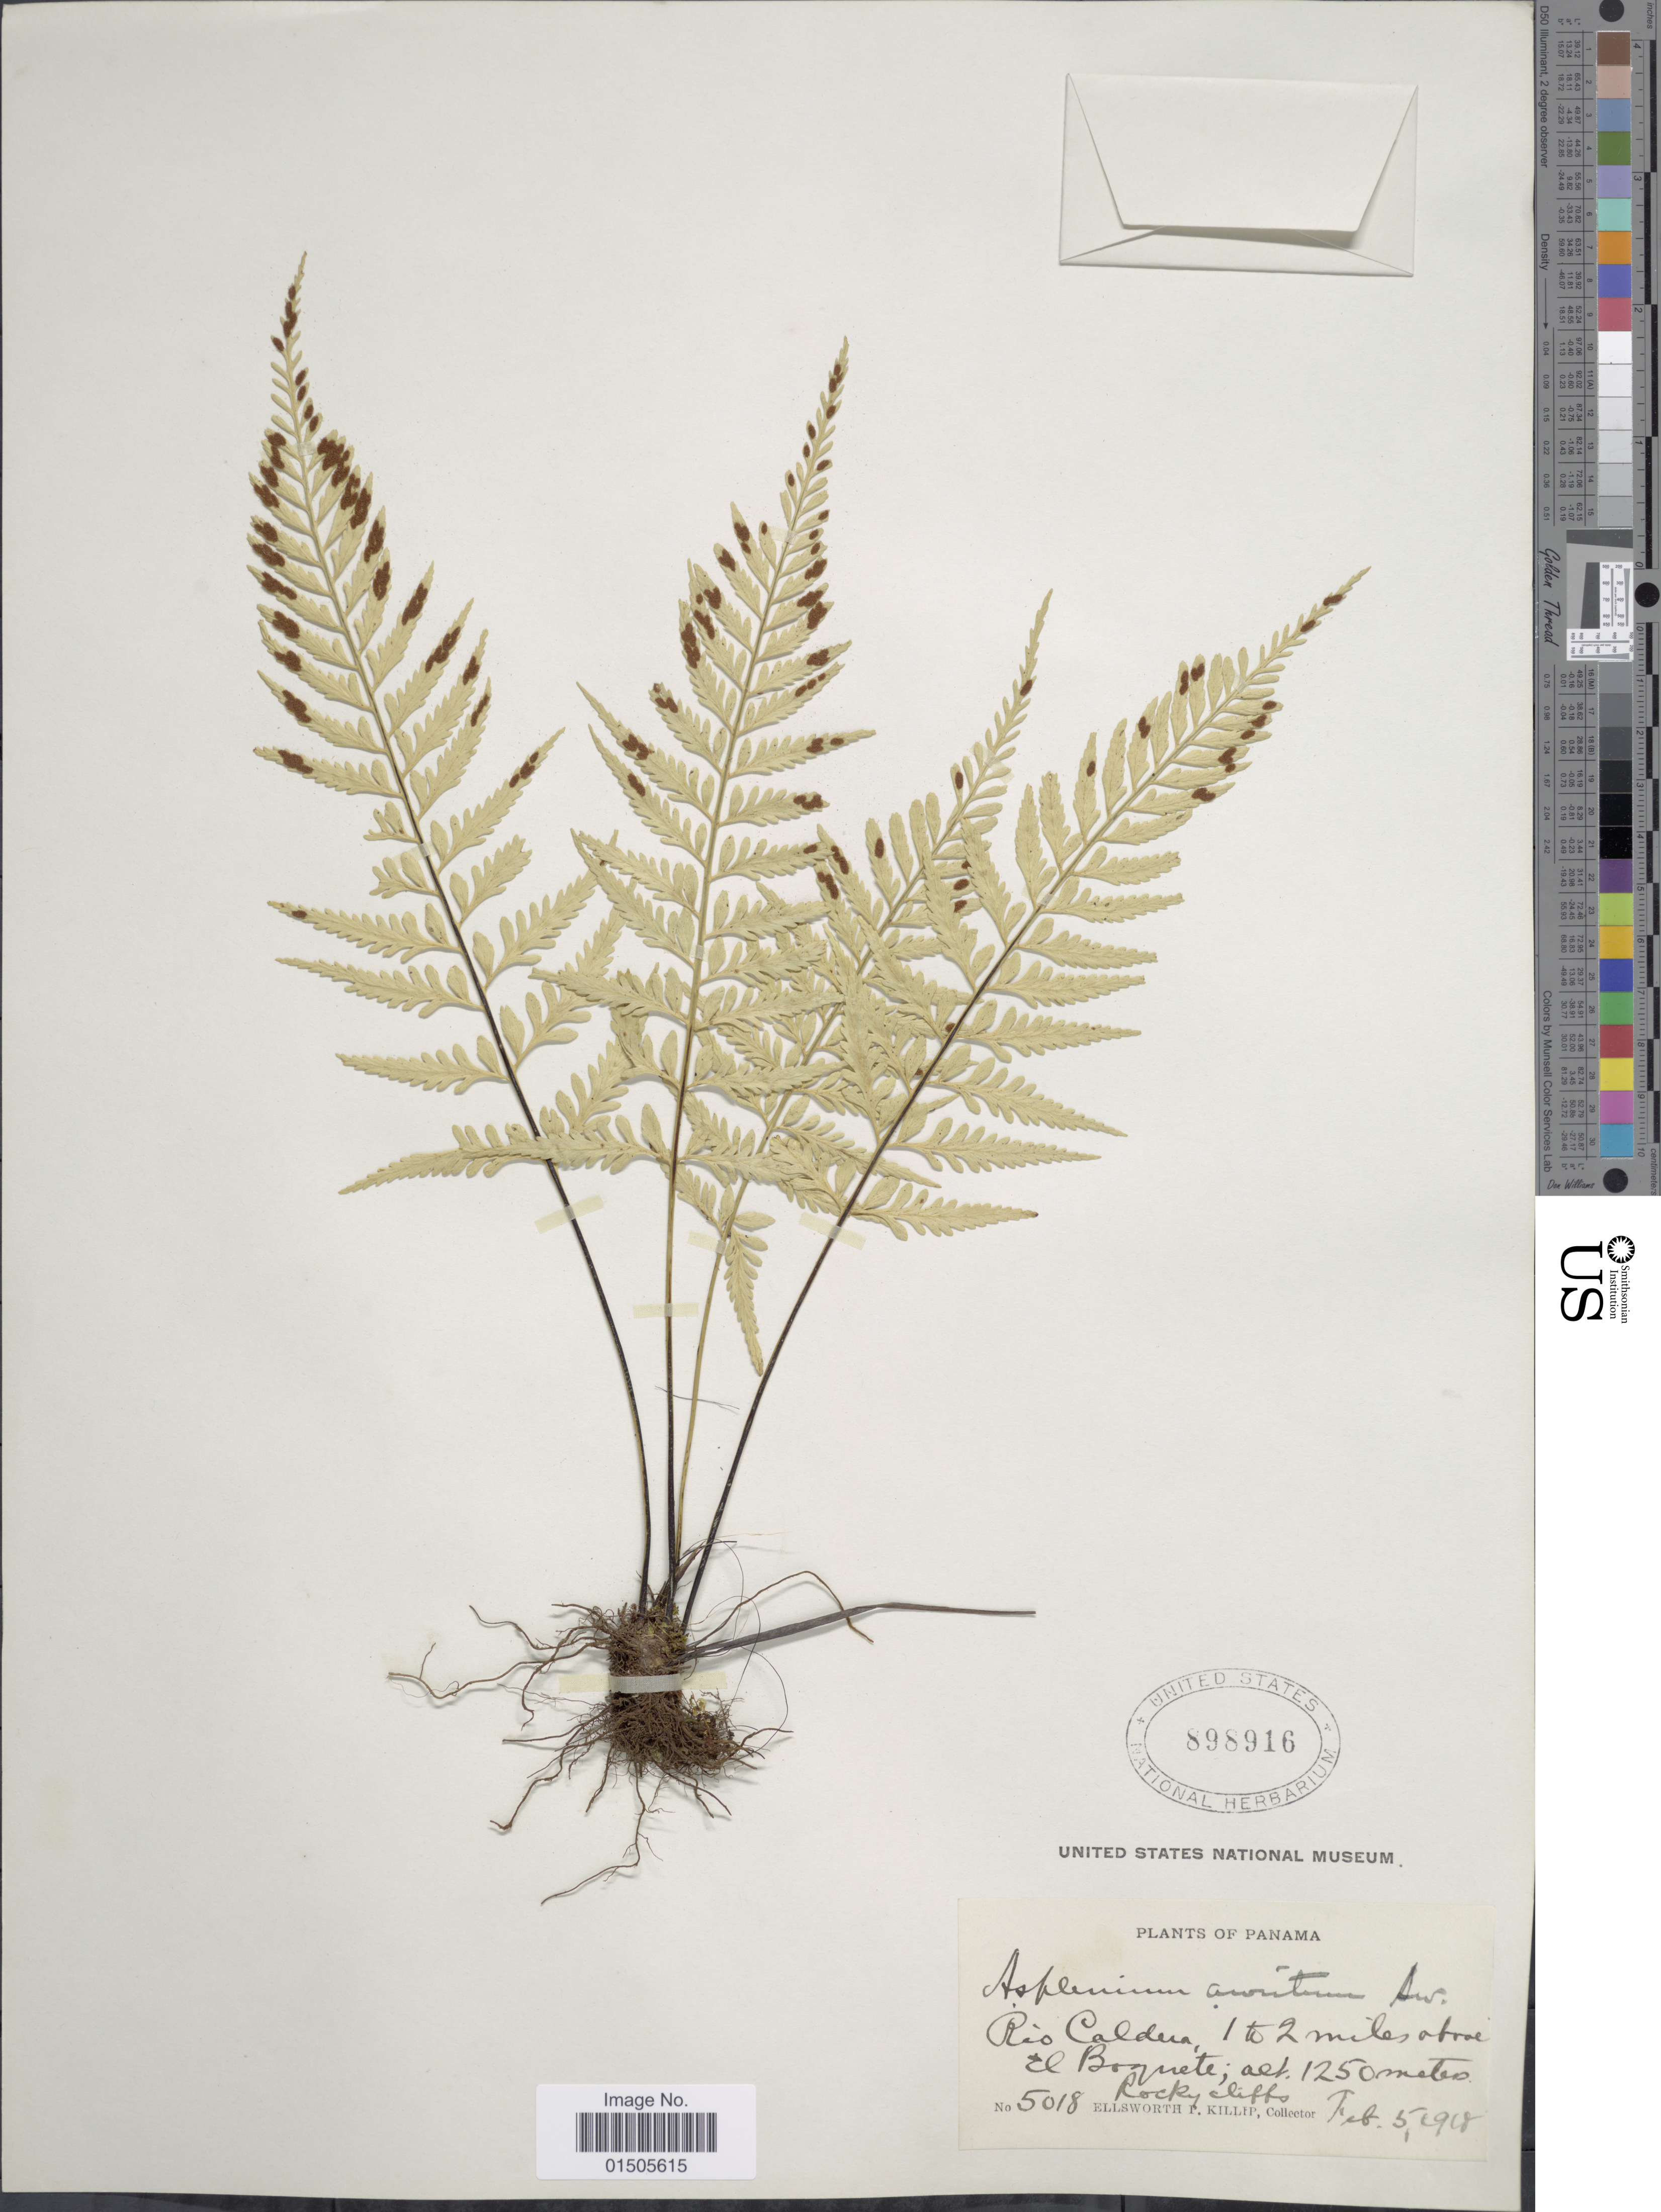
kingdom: Plantae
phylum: Tracheophyta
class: Polypodiopsida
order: Polypodiales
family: Aspleniaceae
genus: Asplenium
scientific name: Asplenium auritum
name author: Sw.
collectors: E. P. Killip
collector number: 5018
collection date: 1918-02-05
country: Panama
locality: Rio Caldera, 1 to 2 miles above El Boquete, Rocky Cliffs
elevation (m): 1250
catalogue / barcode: US 898916